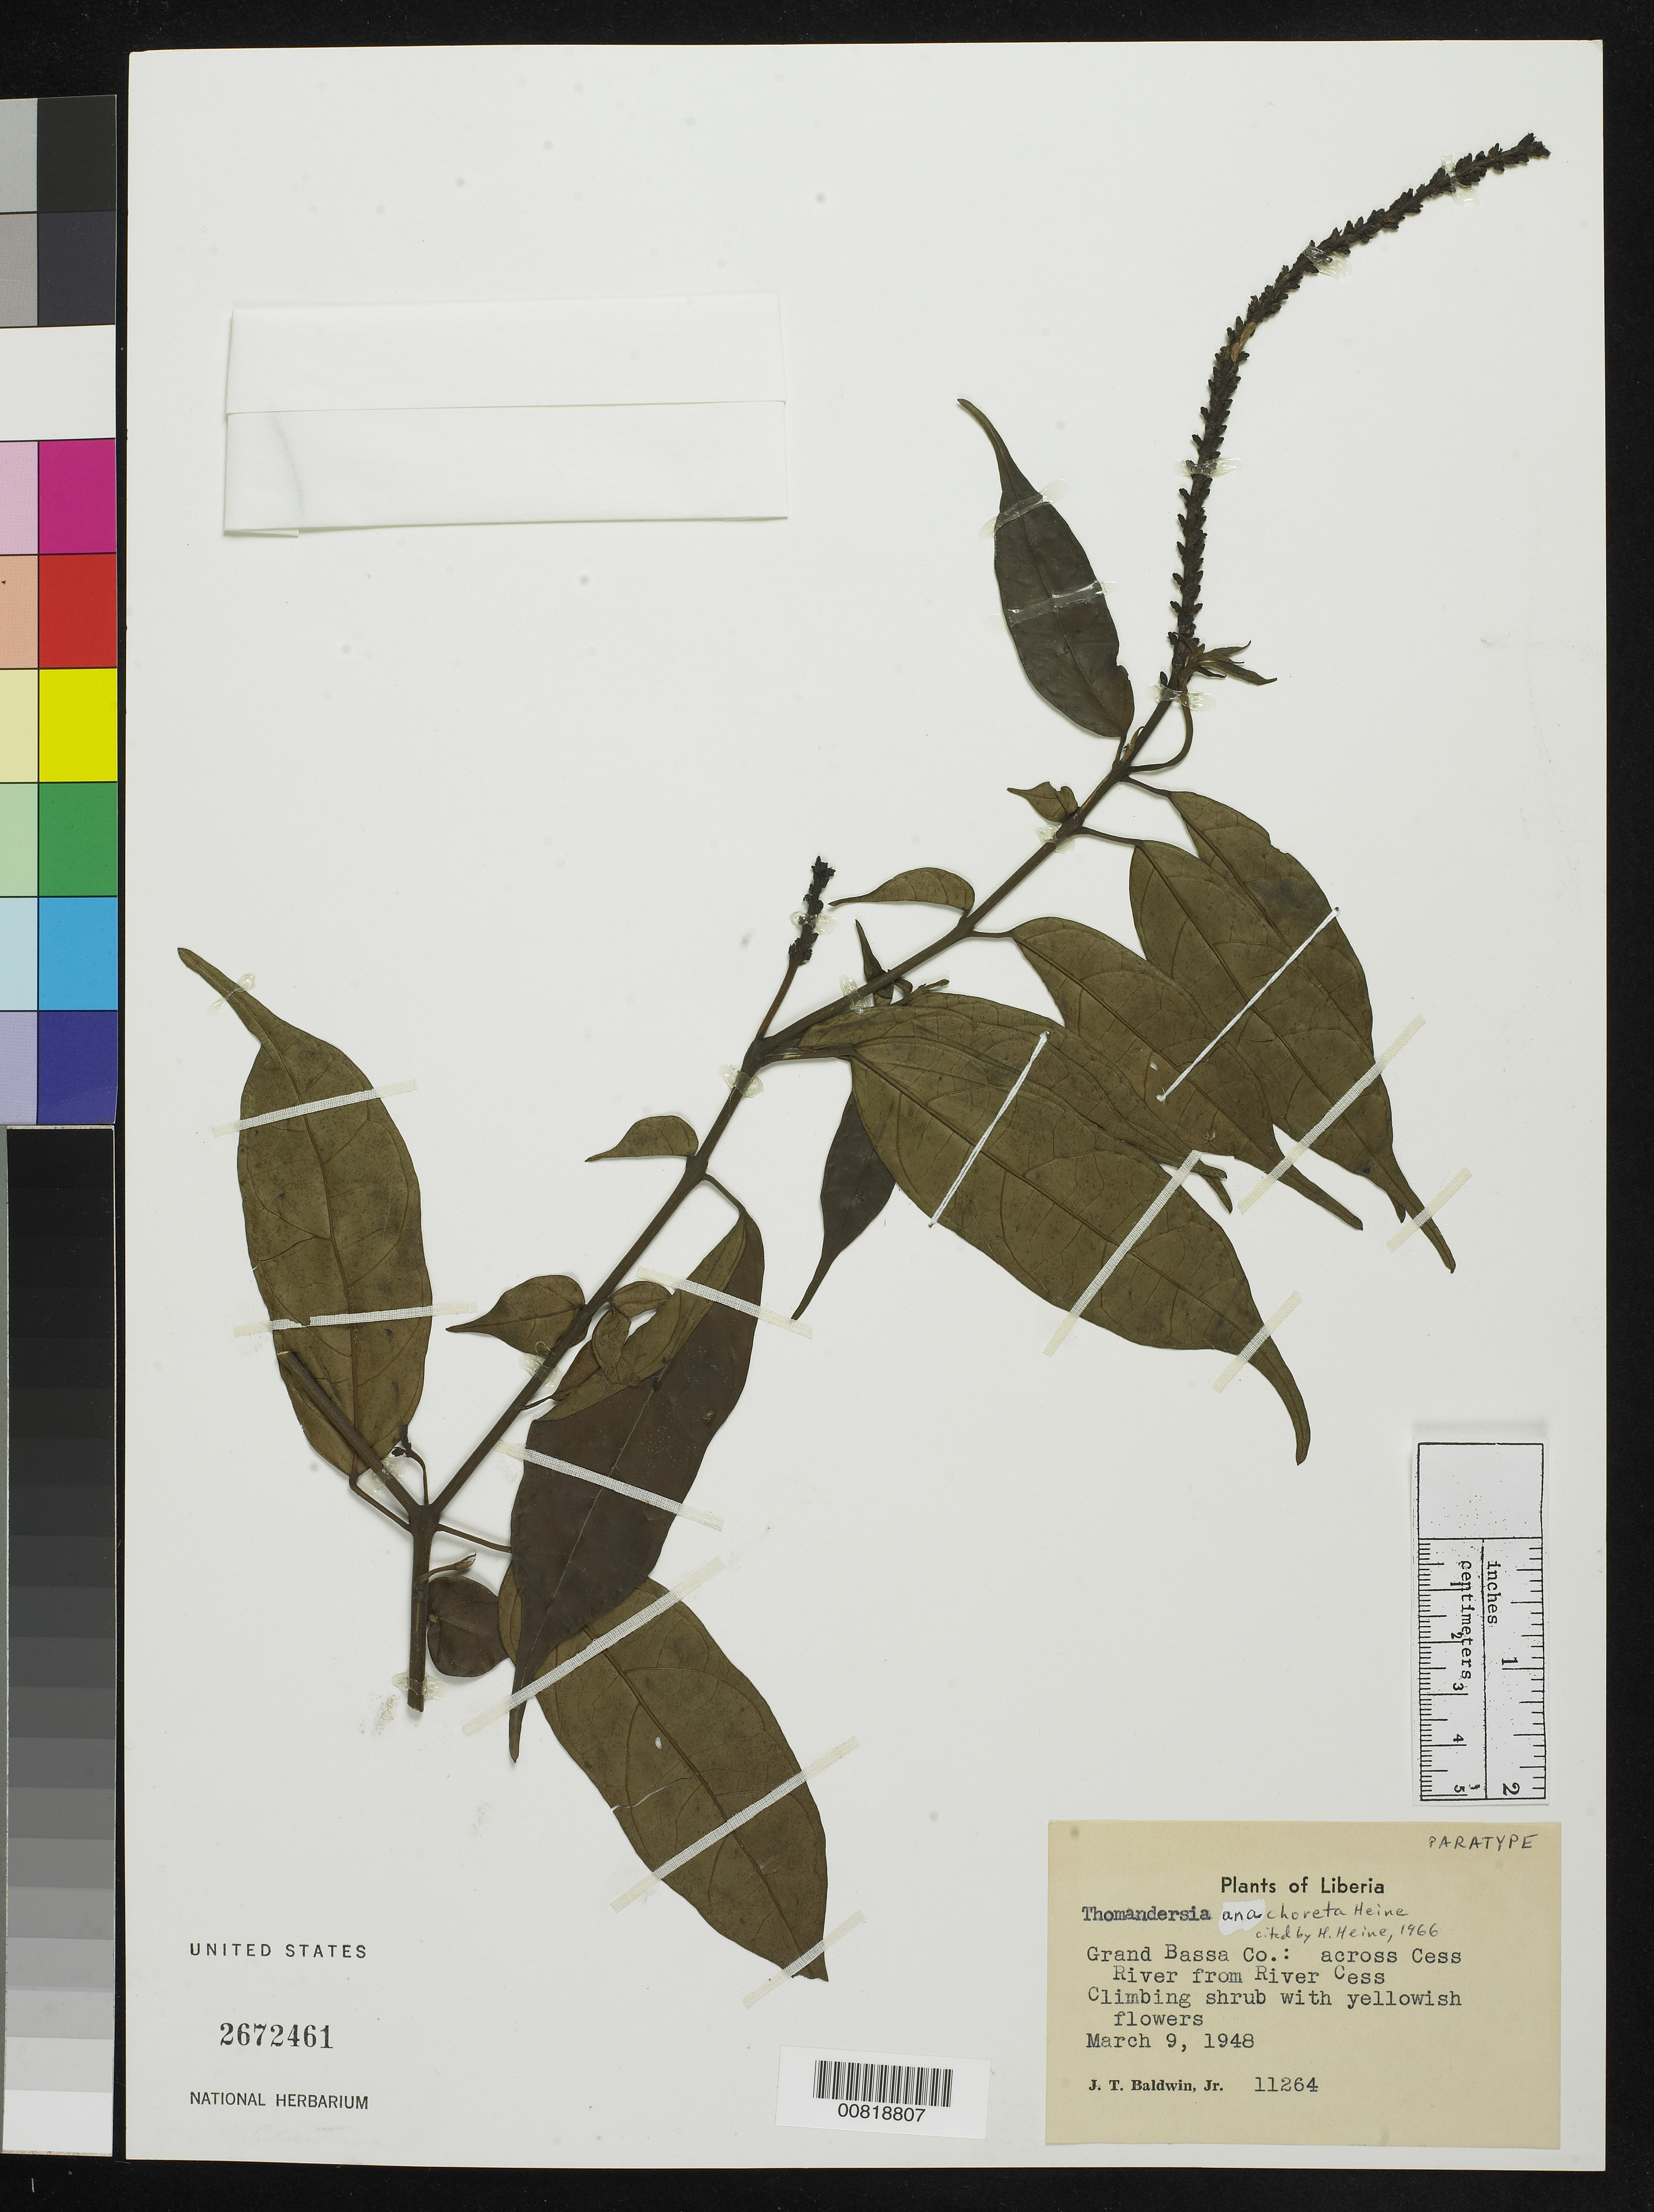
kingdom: Plantae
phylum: Tracheophyta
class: Magnoliopsida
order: Lamiales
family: Thomandersiaceae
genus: Thomandersia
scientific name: Thomandersia anachoreta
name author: Heine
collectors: J. T. Baldwin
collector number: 11264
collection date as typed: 9 Mar 1948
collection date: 1948-03-09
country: Liberia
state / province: Grand Bassa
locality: across Cess River from River Cess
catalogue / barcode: US 2672461